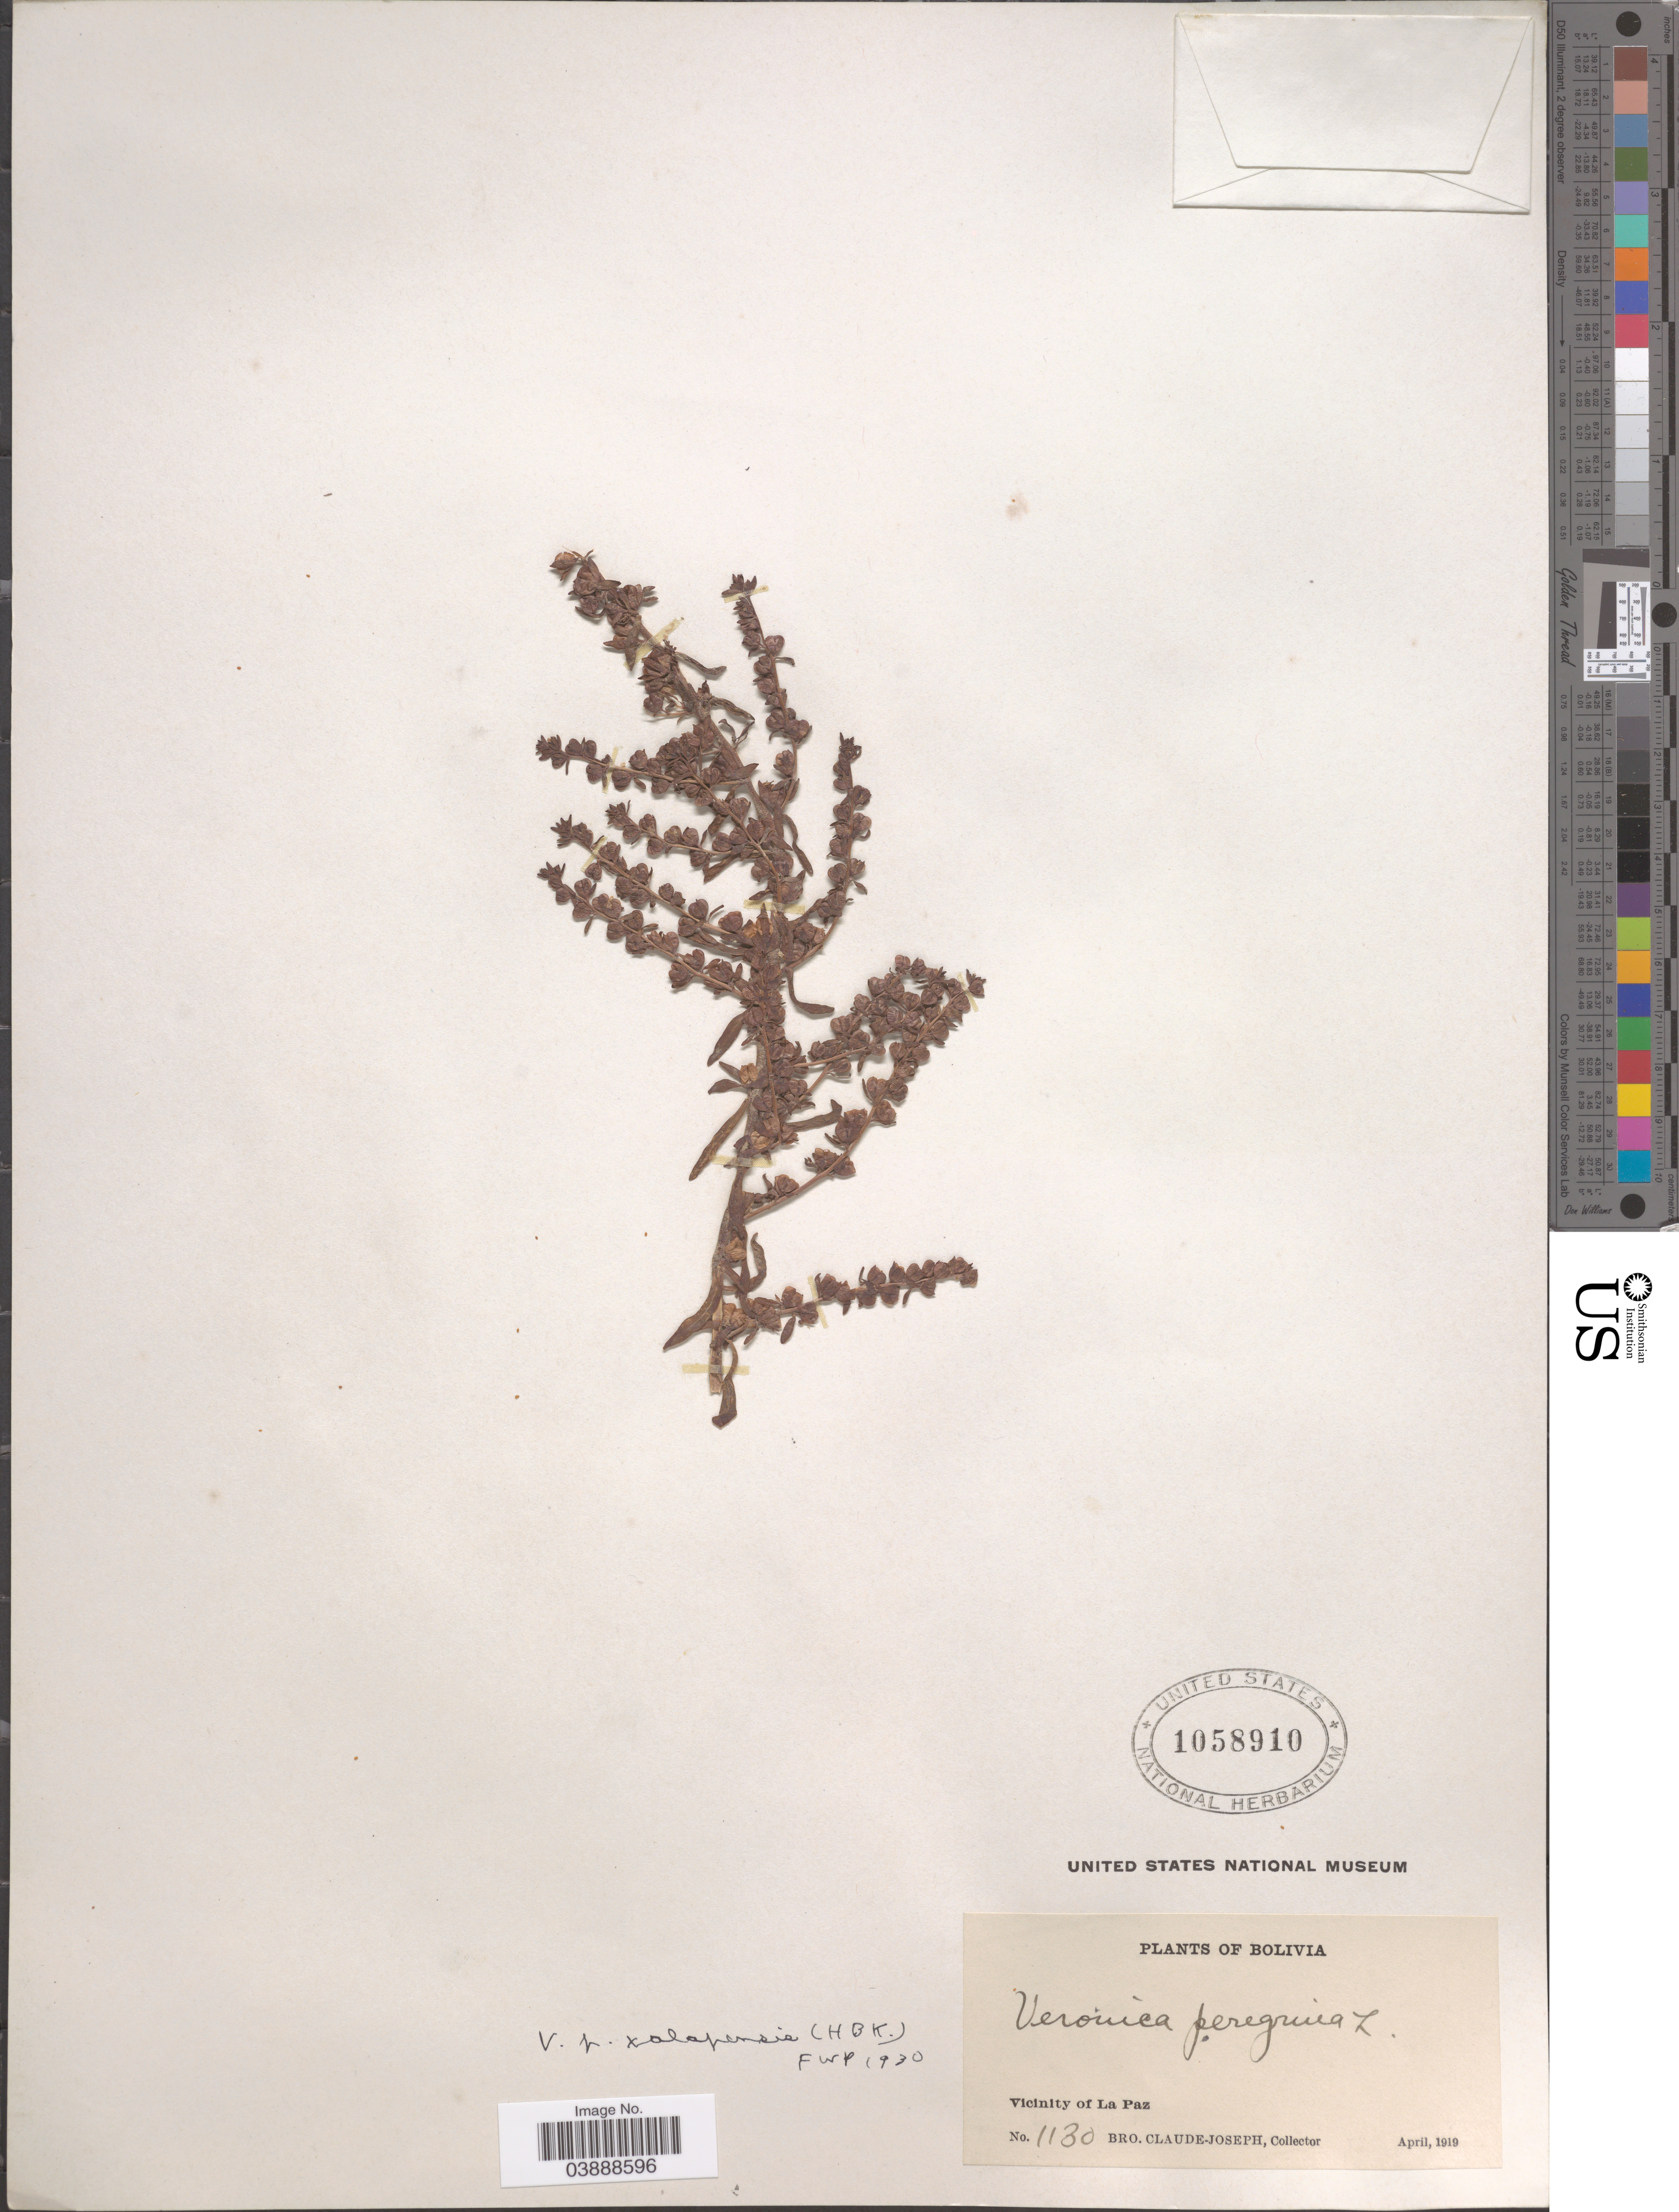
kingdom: Plantae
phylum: Tracheophyta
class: Magnoliopsida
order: Lamiales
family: Plantaginaceae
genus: Veronica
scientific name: Veronica peregrina var. xalapensis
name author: Kunth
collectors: Bro. Claude-Joseph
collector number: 1130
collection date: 1919-04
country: Bolivia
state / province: La Paz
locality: Vicinity of La Paz.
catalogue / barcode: US 1058910